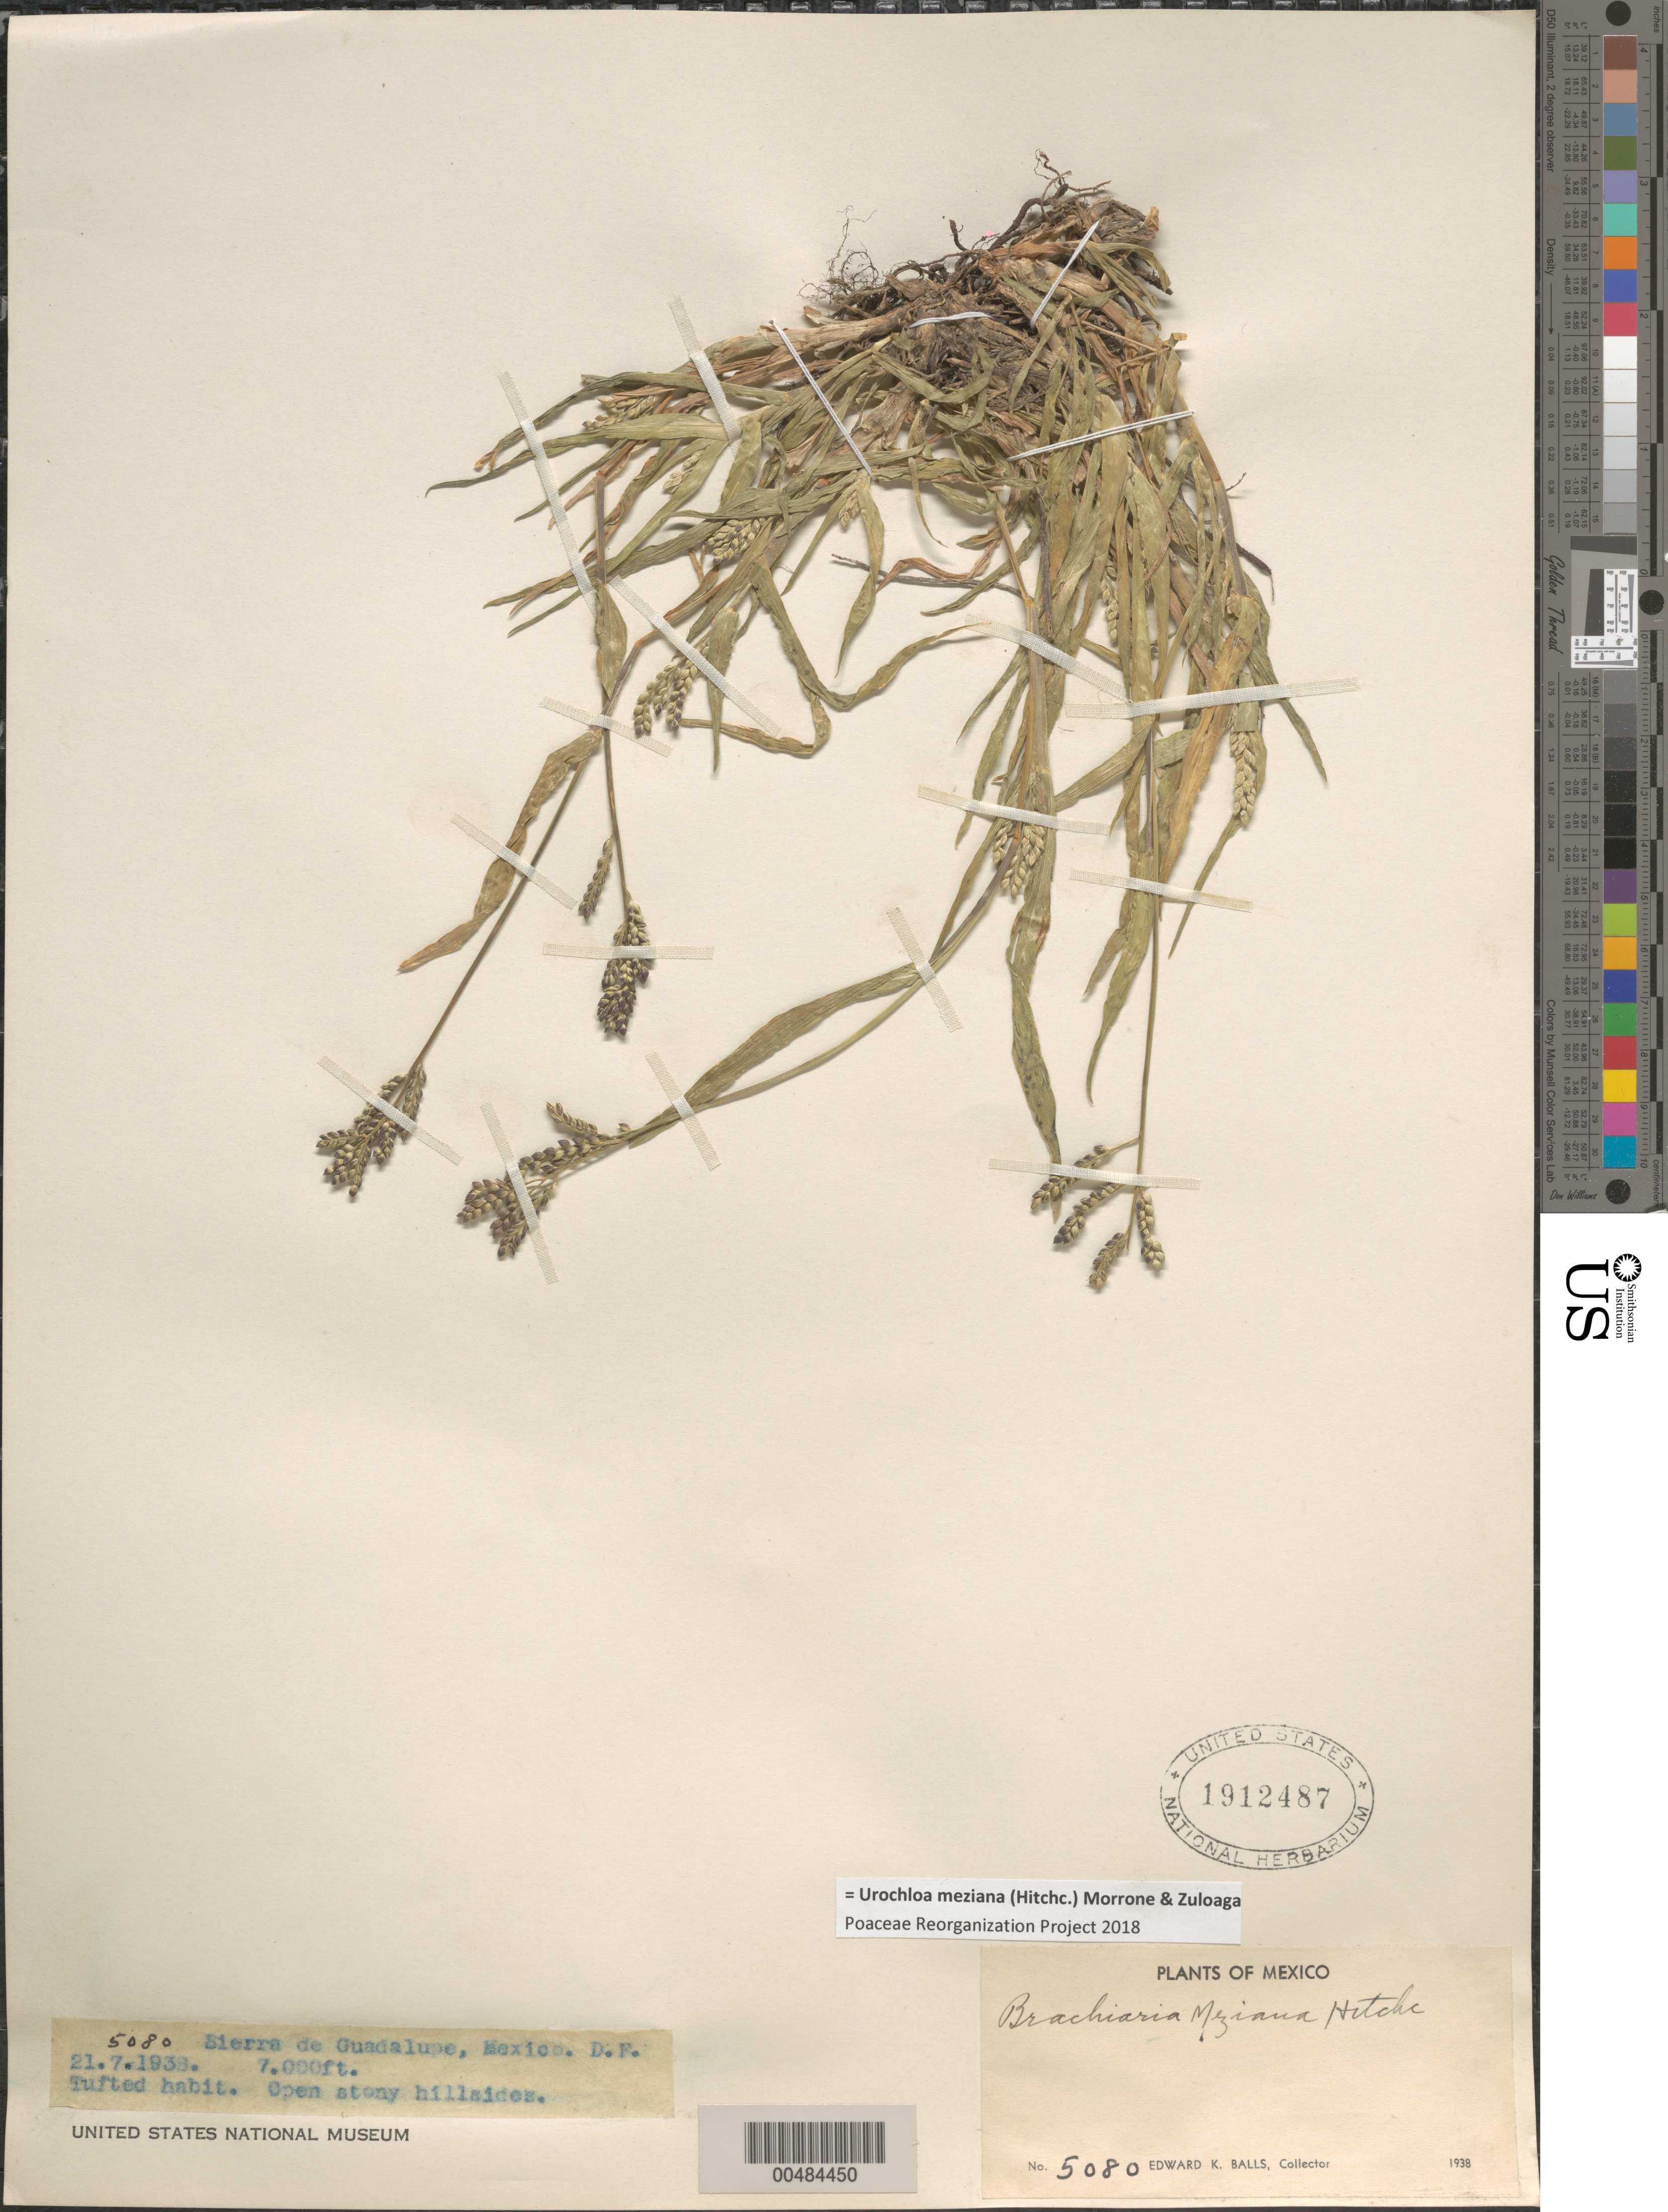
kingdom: Plantae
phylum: Tracheophyta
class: Liliopsida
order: Poales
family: Poaceae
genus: Brachiaria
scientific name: Brachiaria meziana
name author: Hitchc.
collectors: E. K. Balls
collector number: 5080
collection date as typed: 21 Jul 1938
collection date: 1938-07-21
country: Mexico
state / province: Distrito Federal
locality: Sierra de Guadalupe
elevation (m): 2134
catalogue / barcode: US 1912487